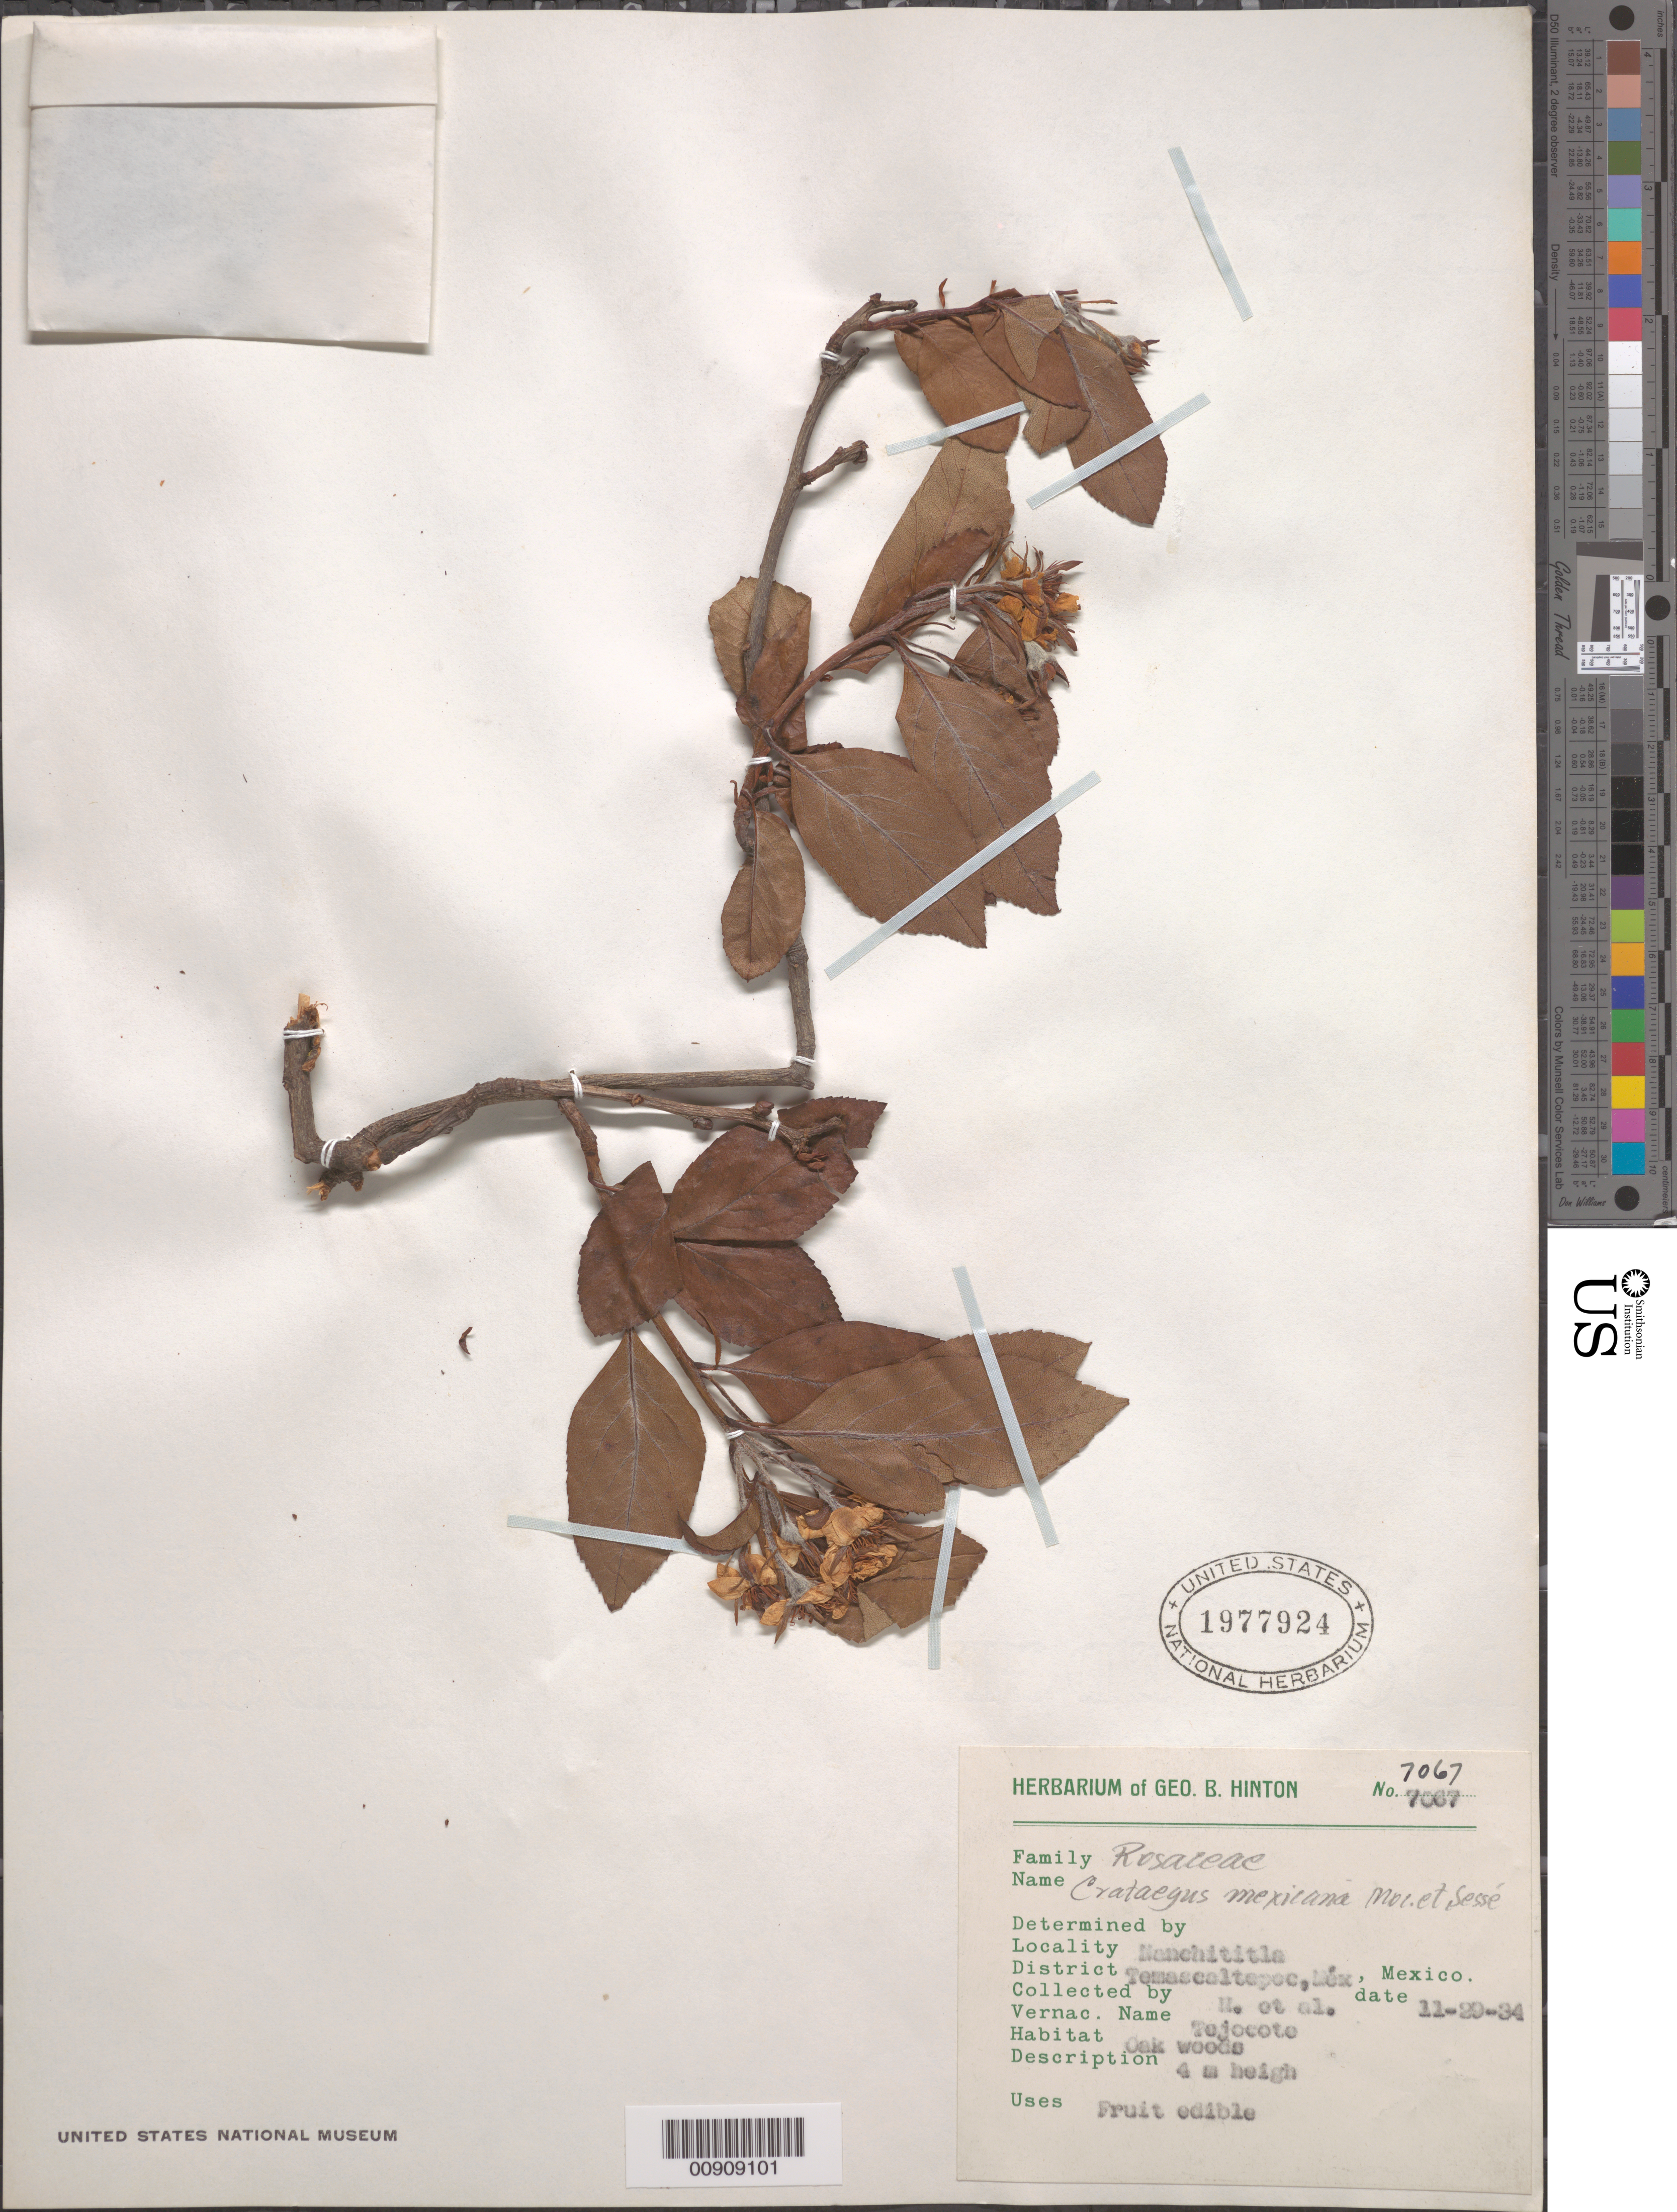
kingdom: Plantae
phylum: Tracheophyta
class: Magnoliopsida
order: Rosales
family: Rosaceae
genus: Crataegus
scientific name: Crataegus mexicana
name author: Moc. & Sessé ex DC.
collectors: G. B. Hinton & et al.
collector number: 7067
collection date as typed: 29 Nov 1934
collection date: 1934-11-29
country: Mexico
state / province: México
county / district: Temascaltepec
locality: Nanchititla, District of Temascaltepec, State of México.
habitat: Oak woods.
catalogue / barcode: US 1977924